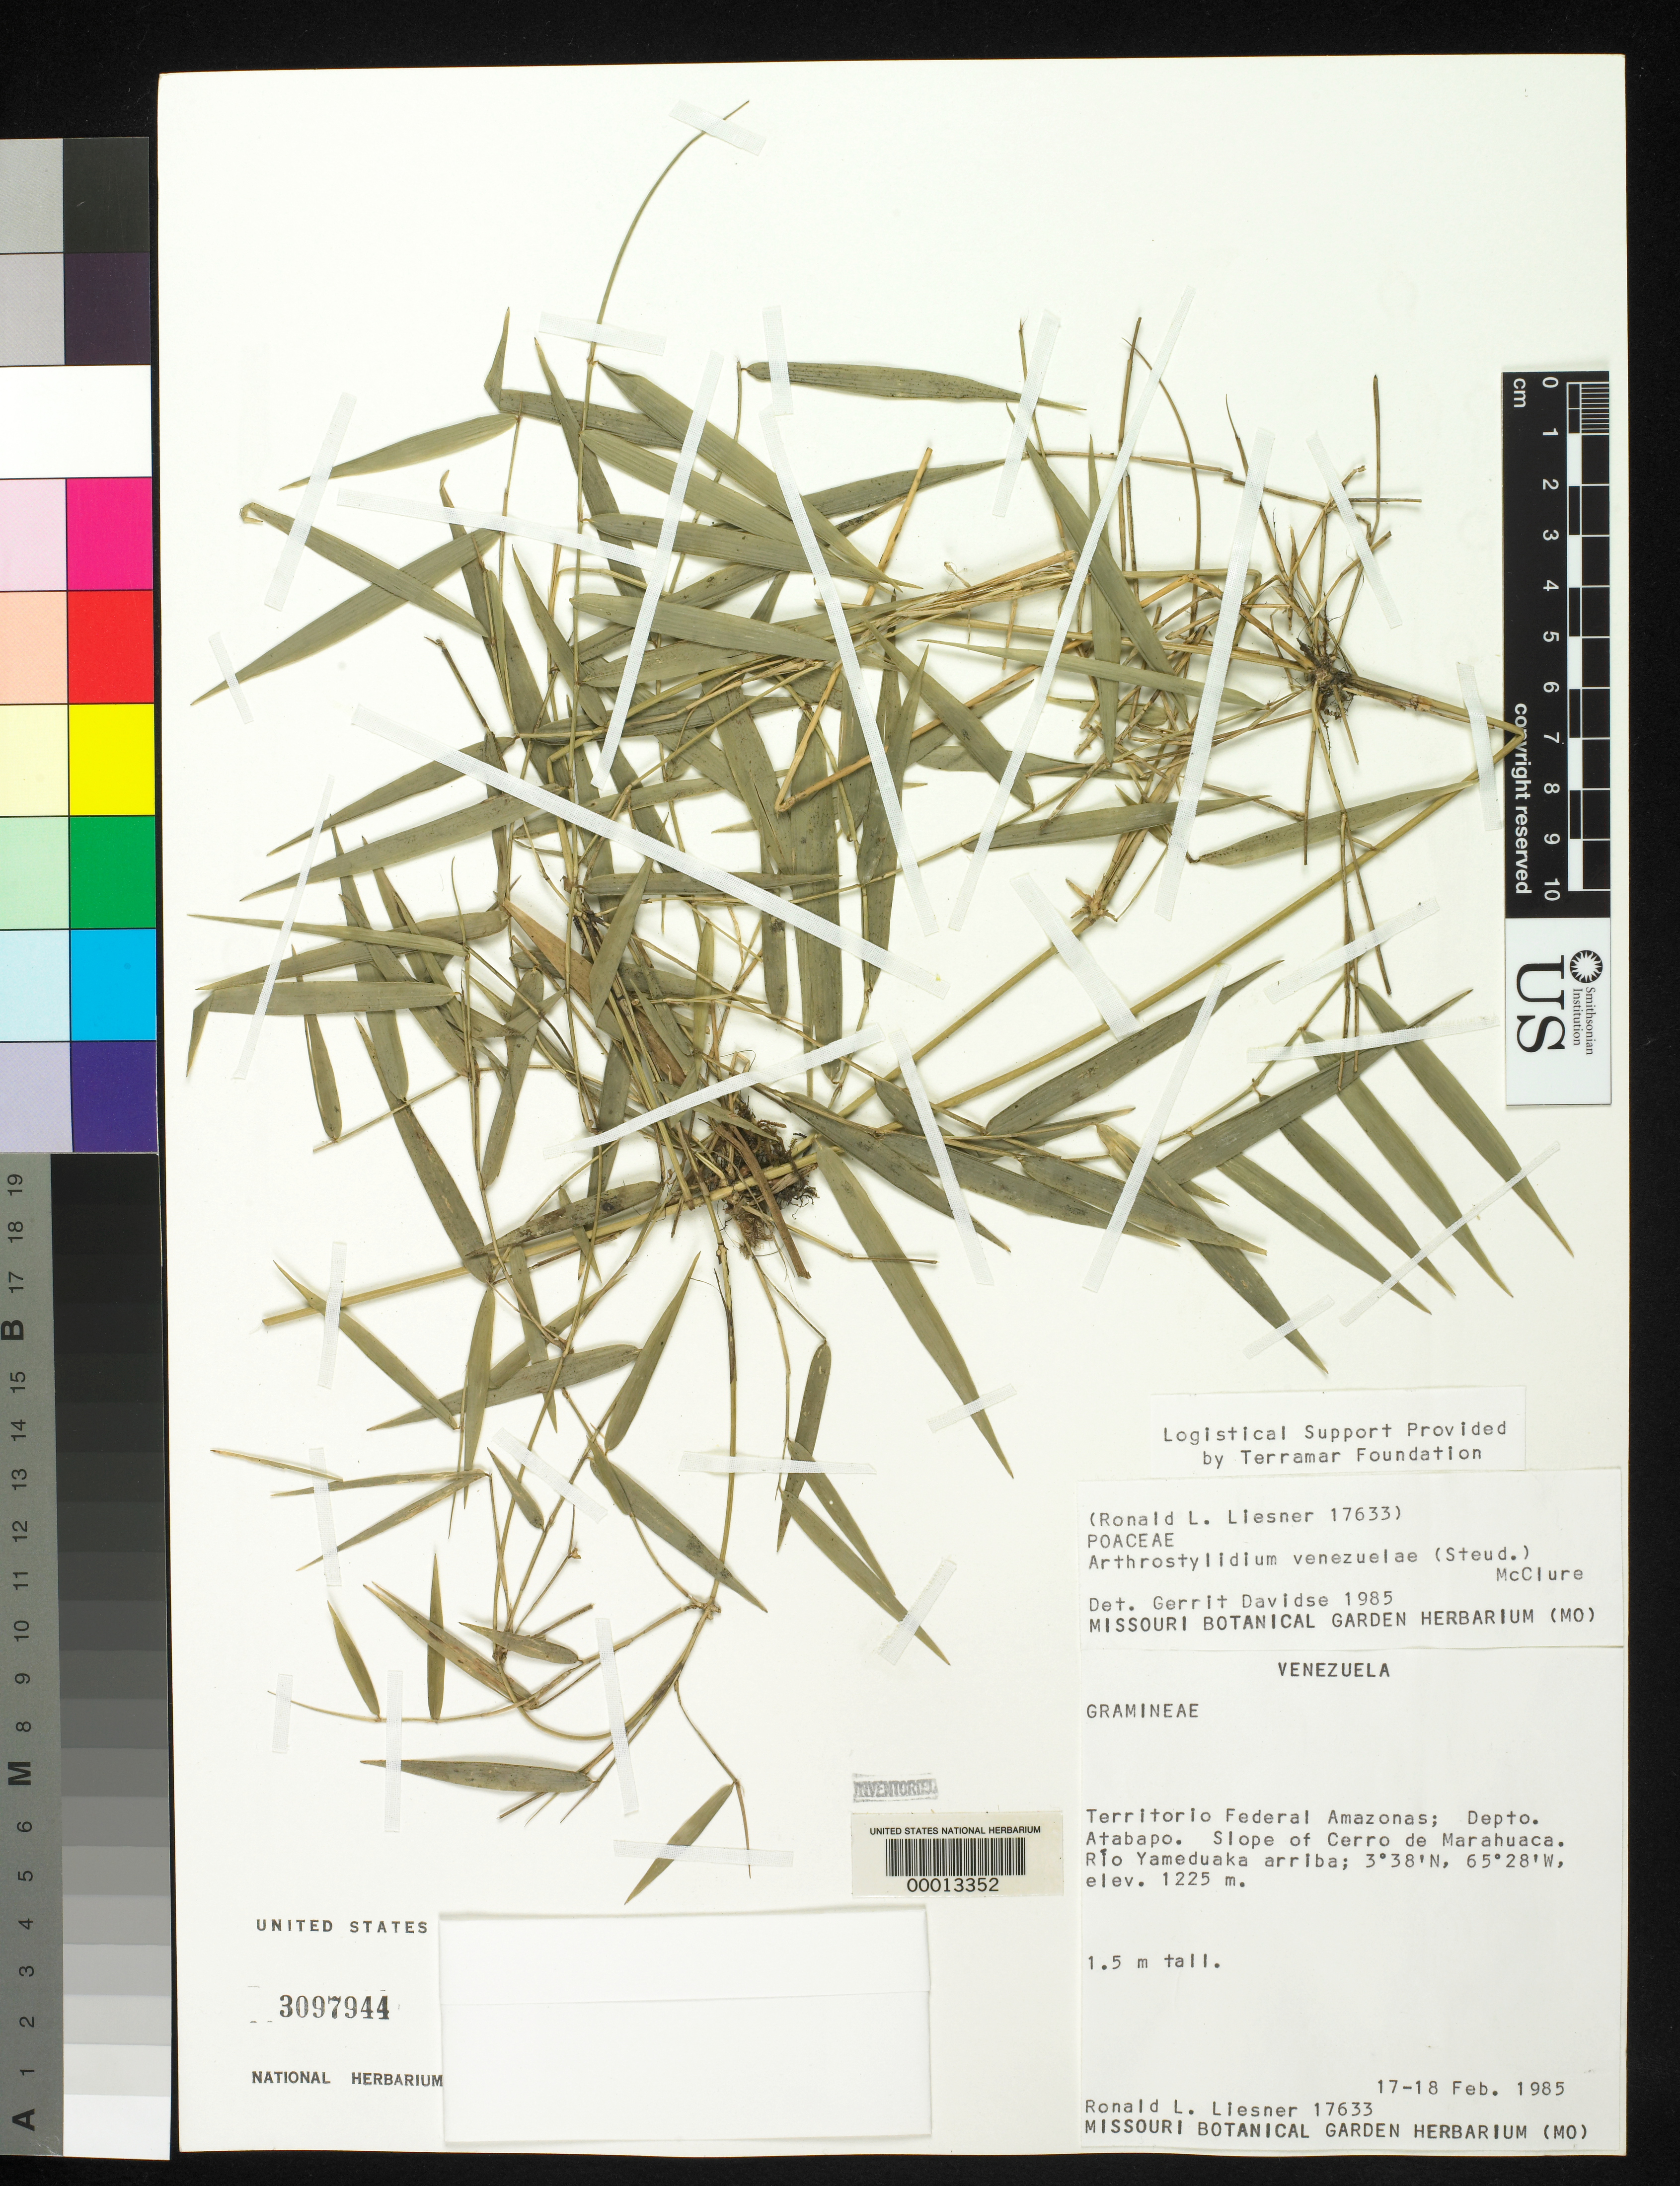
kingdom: Plantae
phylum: Tracheophyta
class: Liliopsida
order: Poales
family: Poaceae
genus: Arthrostylidium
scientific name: Arthrostylidium venezuelae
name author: (Steud.) McClure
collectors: R. L. Liesner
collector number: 17663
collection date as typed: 18 Feb 1985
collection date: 1985-02-18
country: Venezuela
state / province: Amazonas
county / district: Atabapo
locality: Cerro de Marahuanca, Rio Yameduaka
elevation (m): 1225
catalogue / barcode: US 3097944